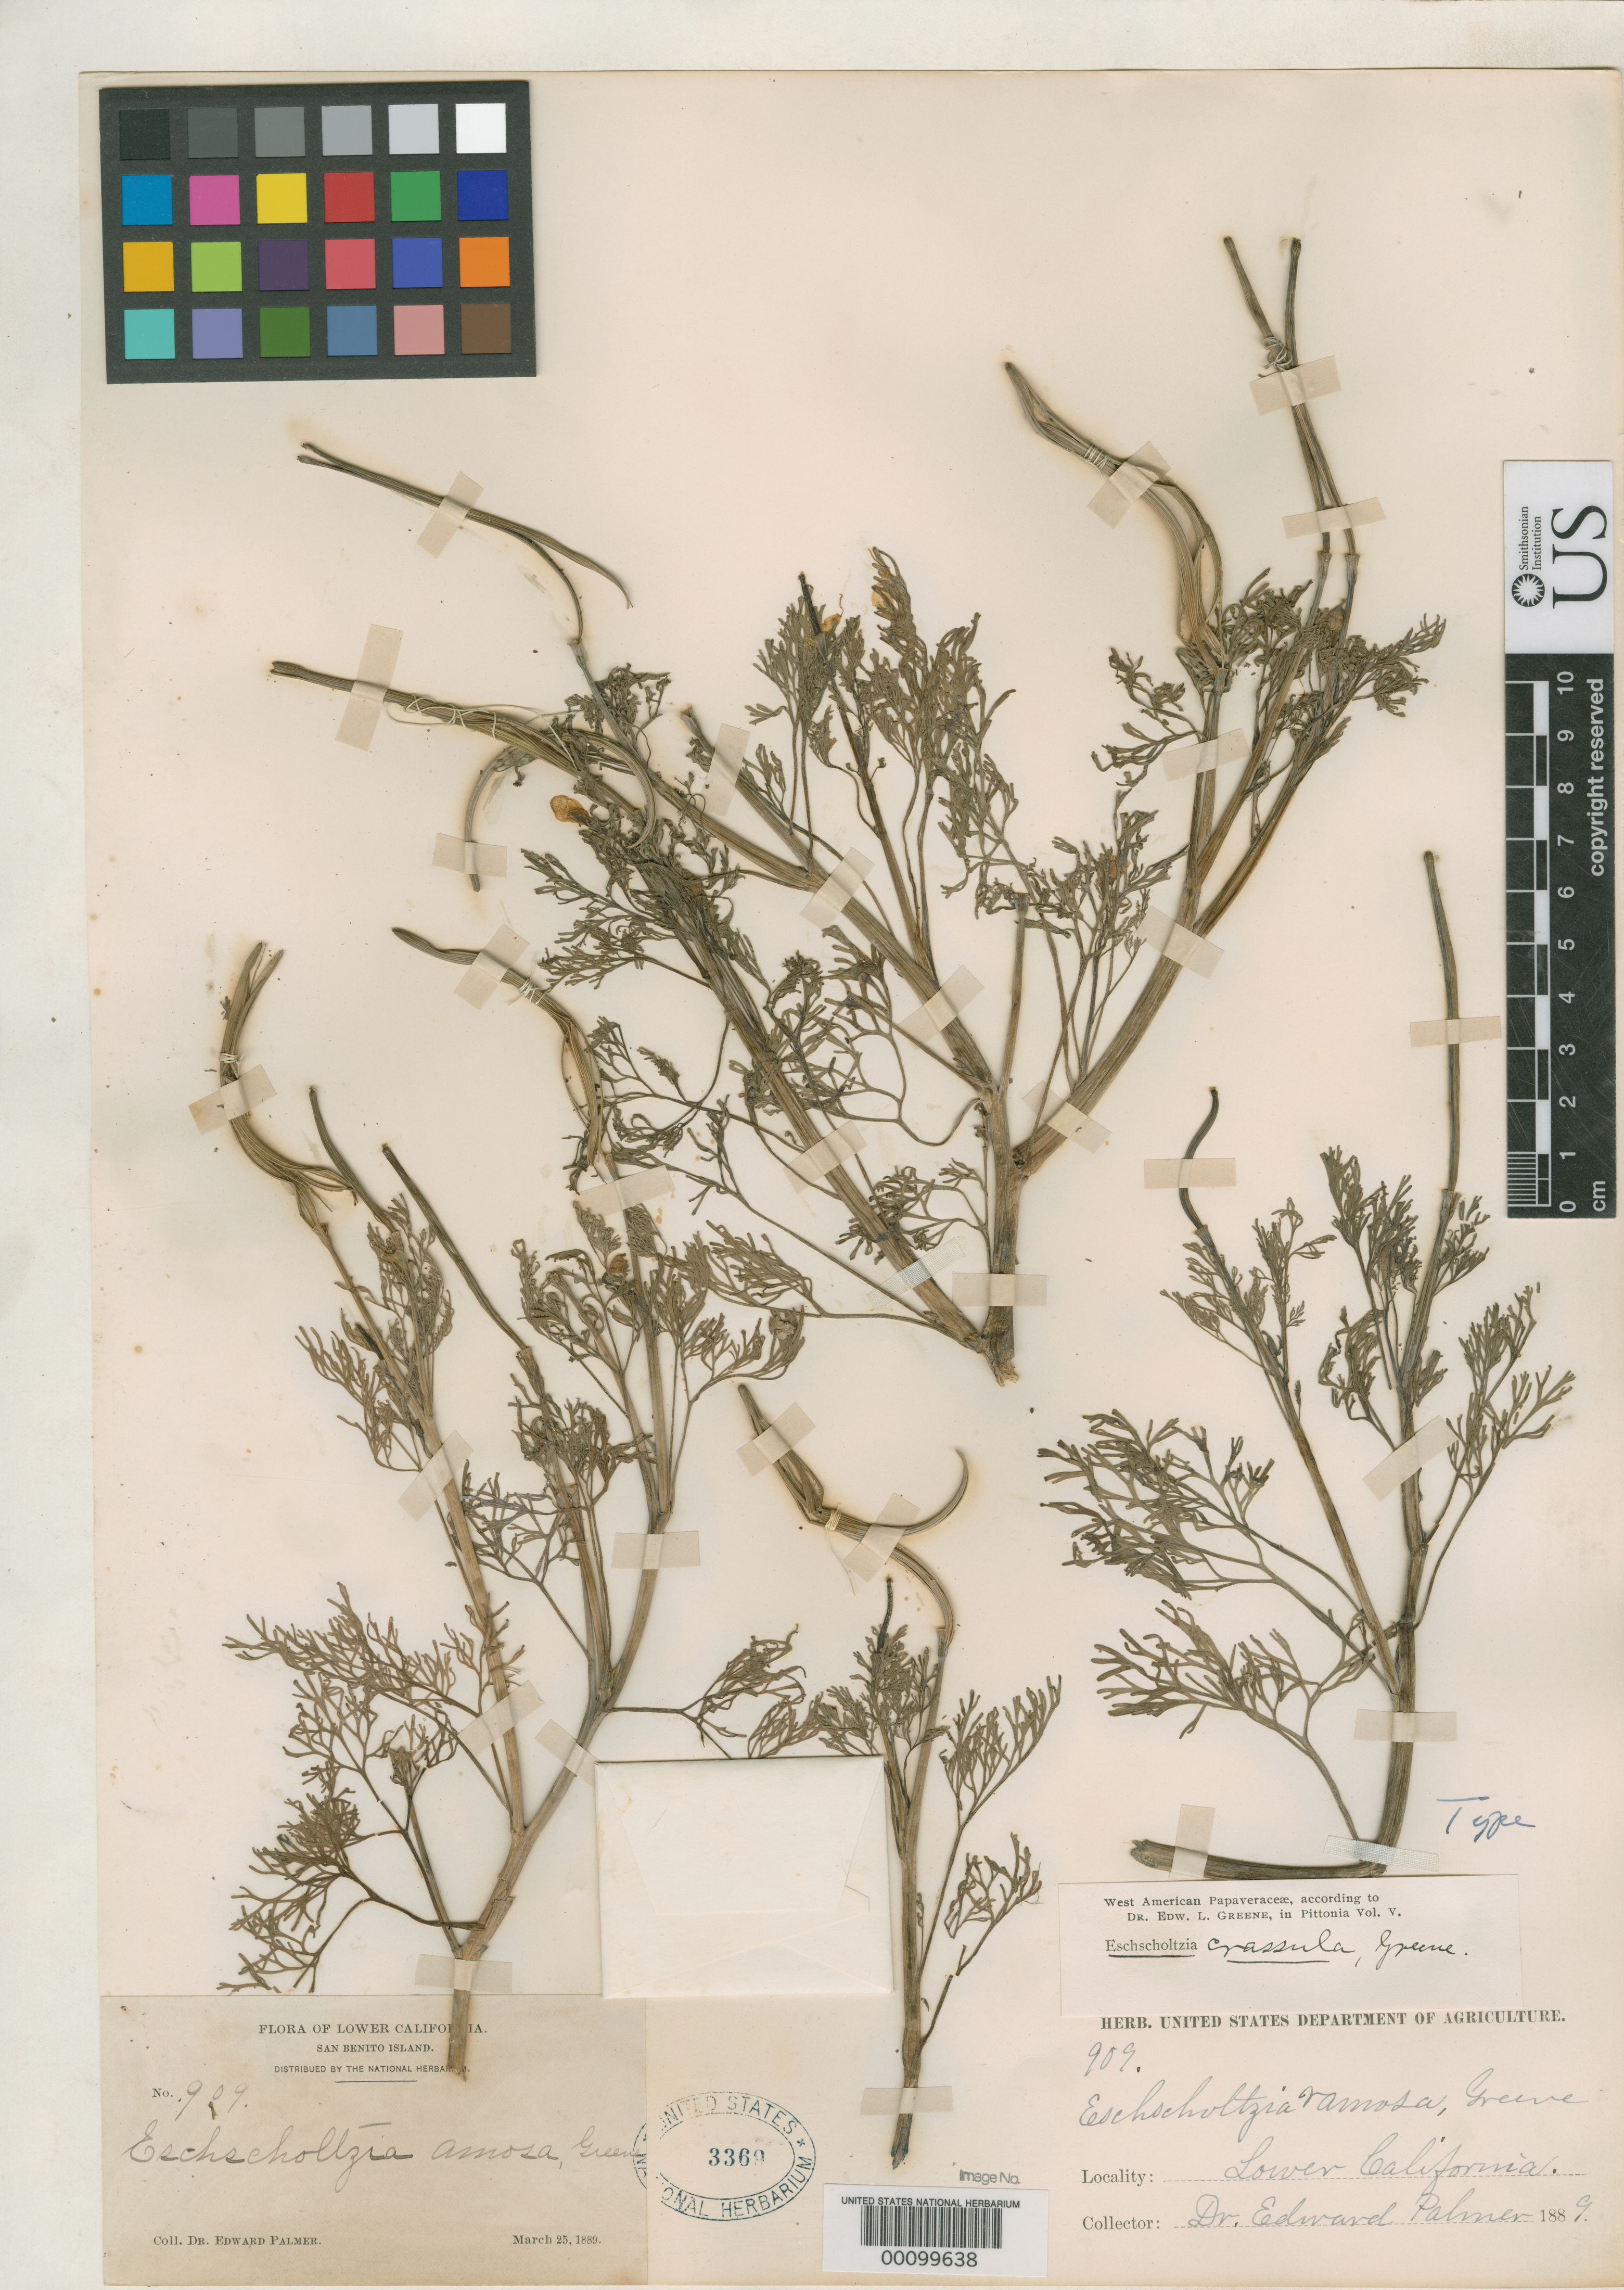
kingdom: Plantae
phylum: Tracheophyta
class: Magnoliopsida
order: Ranunculales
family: Papaveraceae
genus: Eschscholzia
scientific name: Eschscholzia crassula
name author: Greene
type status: Type Collection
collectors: E. Palmer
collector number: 909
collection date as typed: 25 Mar 1889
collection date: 1889-03-25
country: Mexico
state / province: Baja California Norte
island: San Benito Island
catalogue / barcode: US 3369